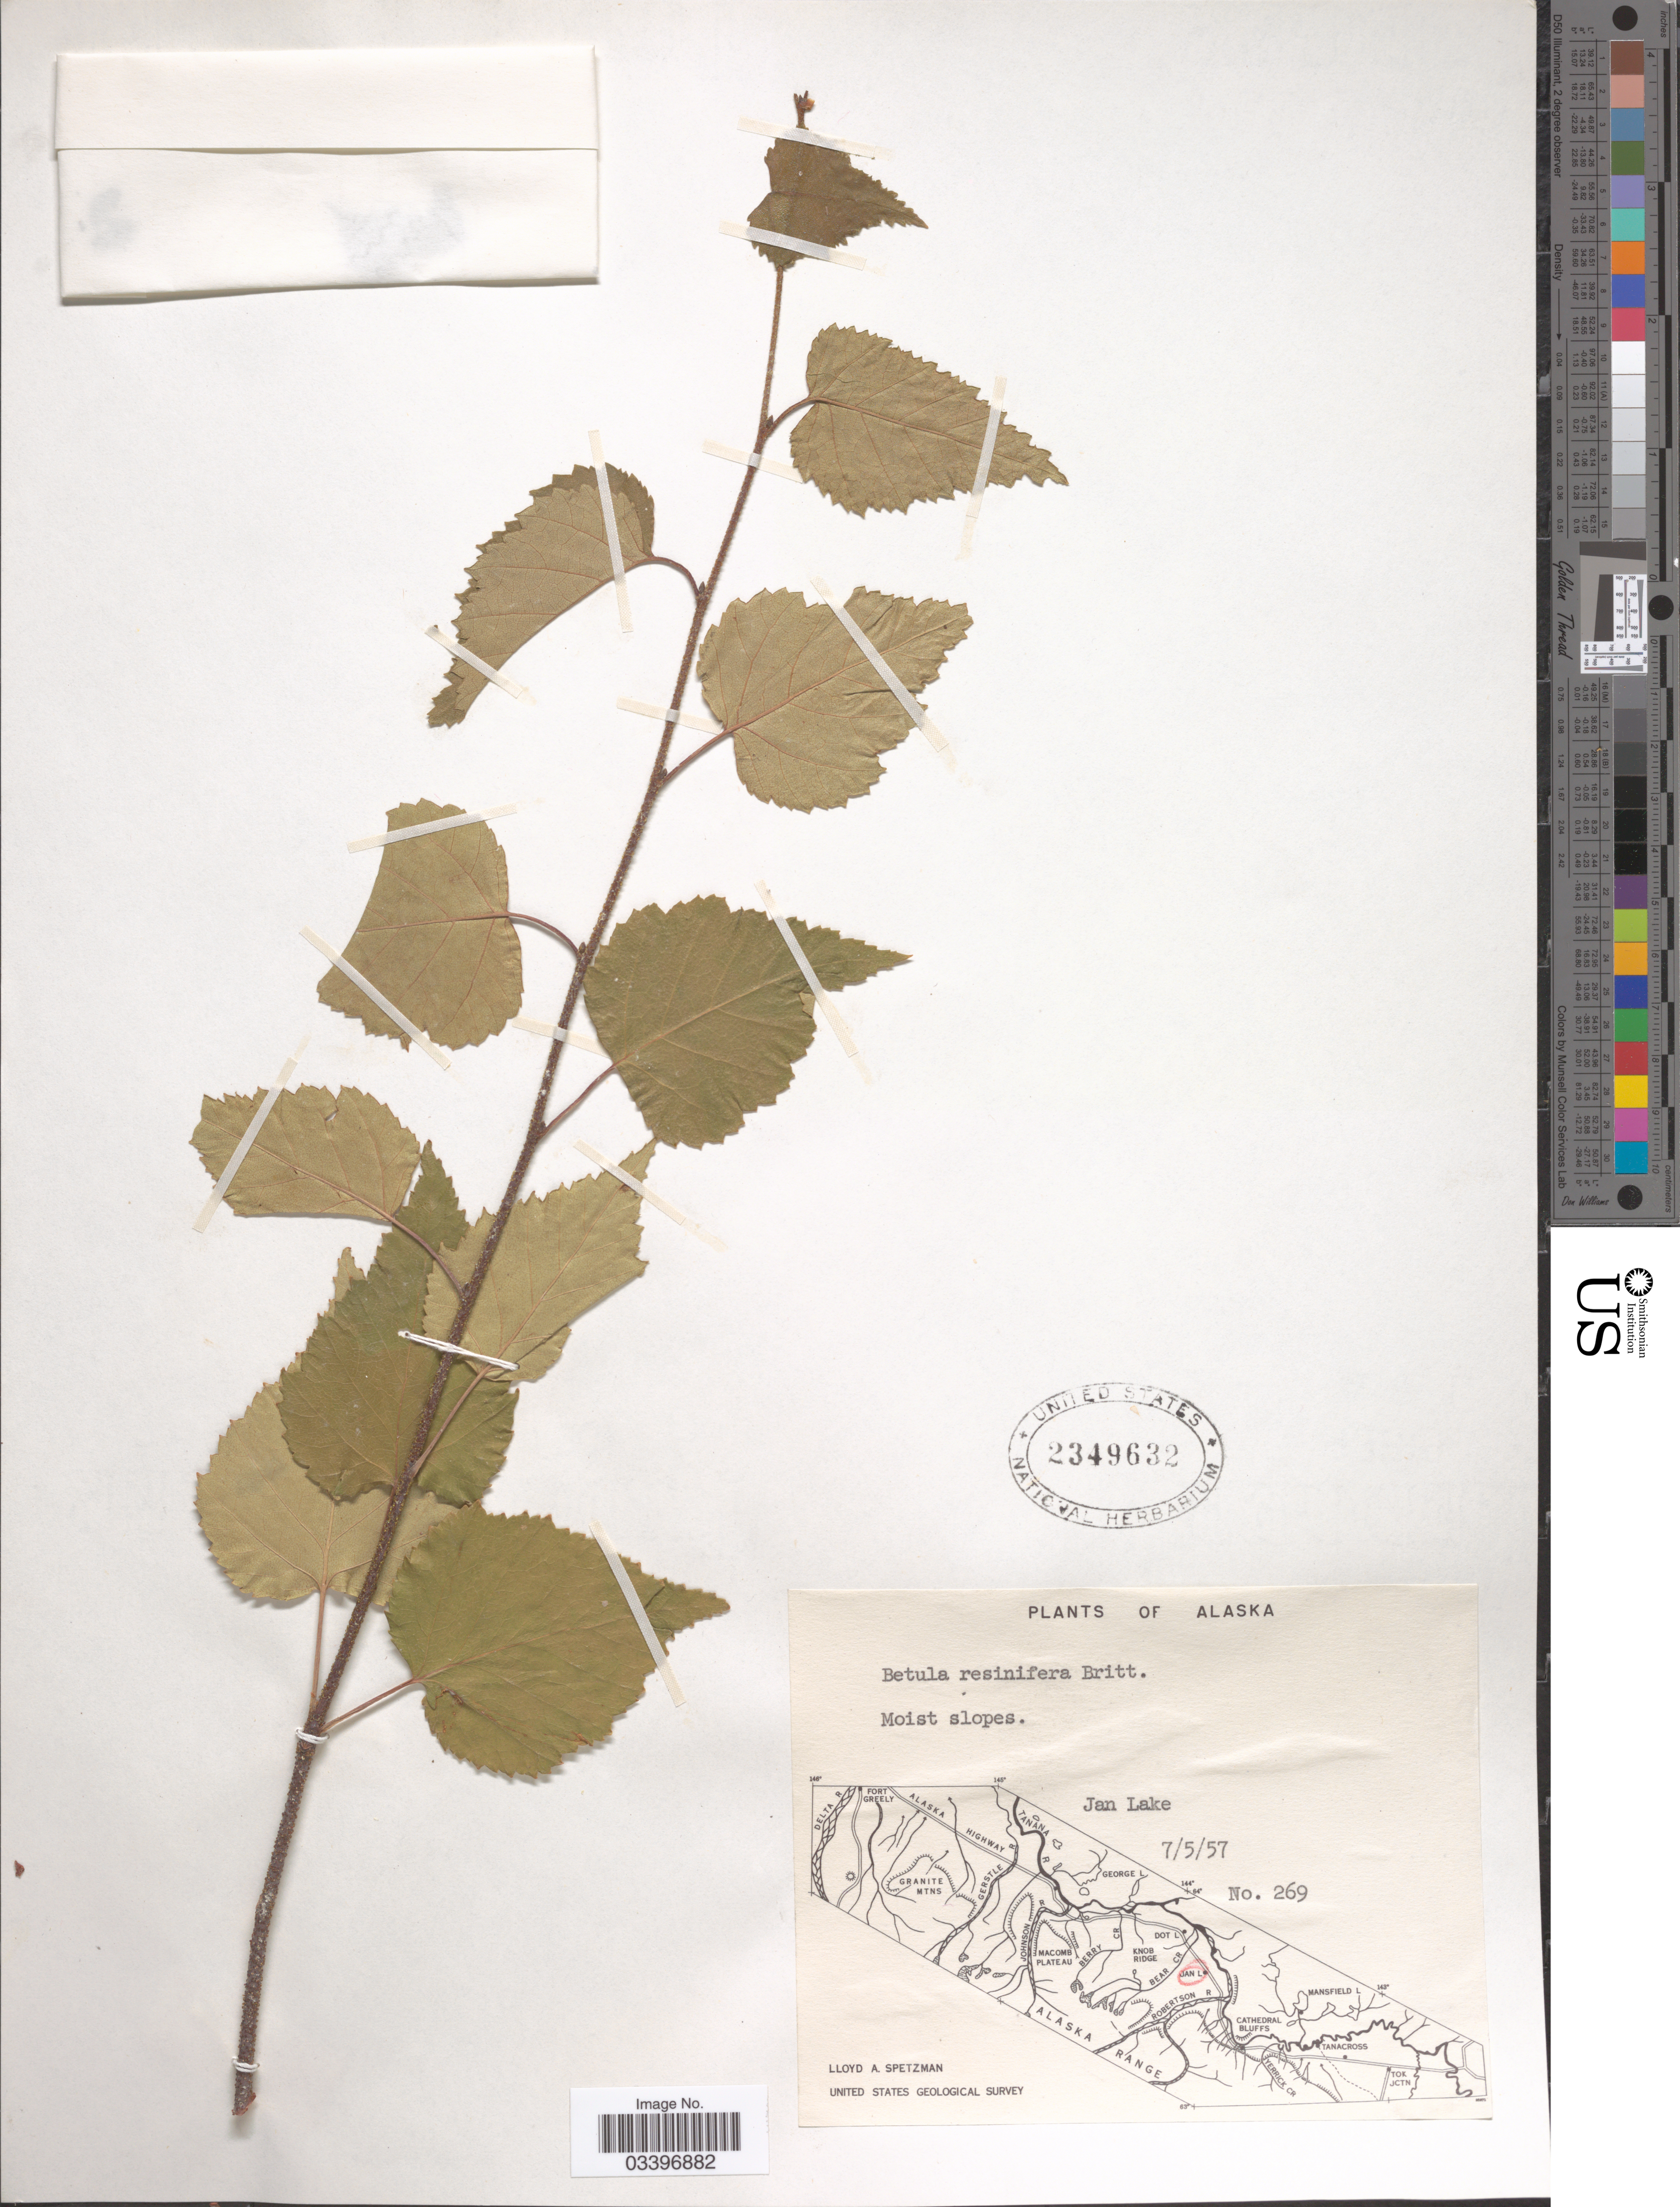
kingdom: Plantae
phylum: Tracheophyta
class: Magnoliopsida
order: Fagales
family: Betulaceae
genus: Betula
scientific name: Betula resinifera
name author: Britton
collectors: L. Spetzman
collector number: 269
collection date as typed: Transcribed d/m/y: 5/7/57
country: United States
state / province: Alaska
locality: Jan Lake.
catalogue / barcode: US 2349632